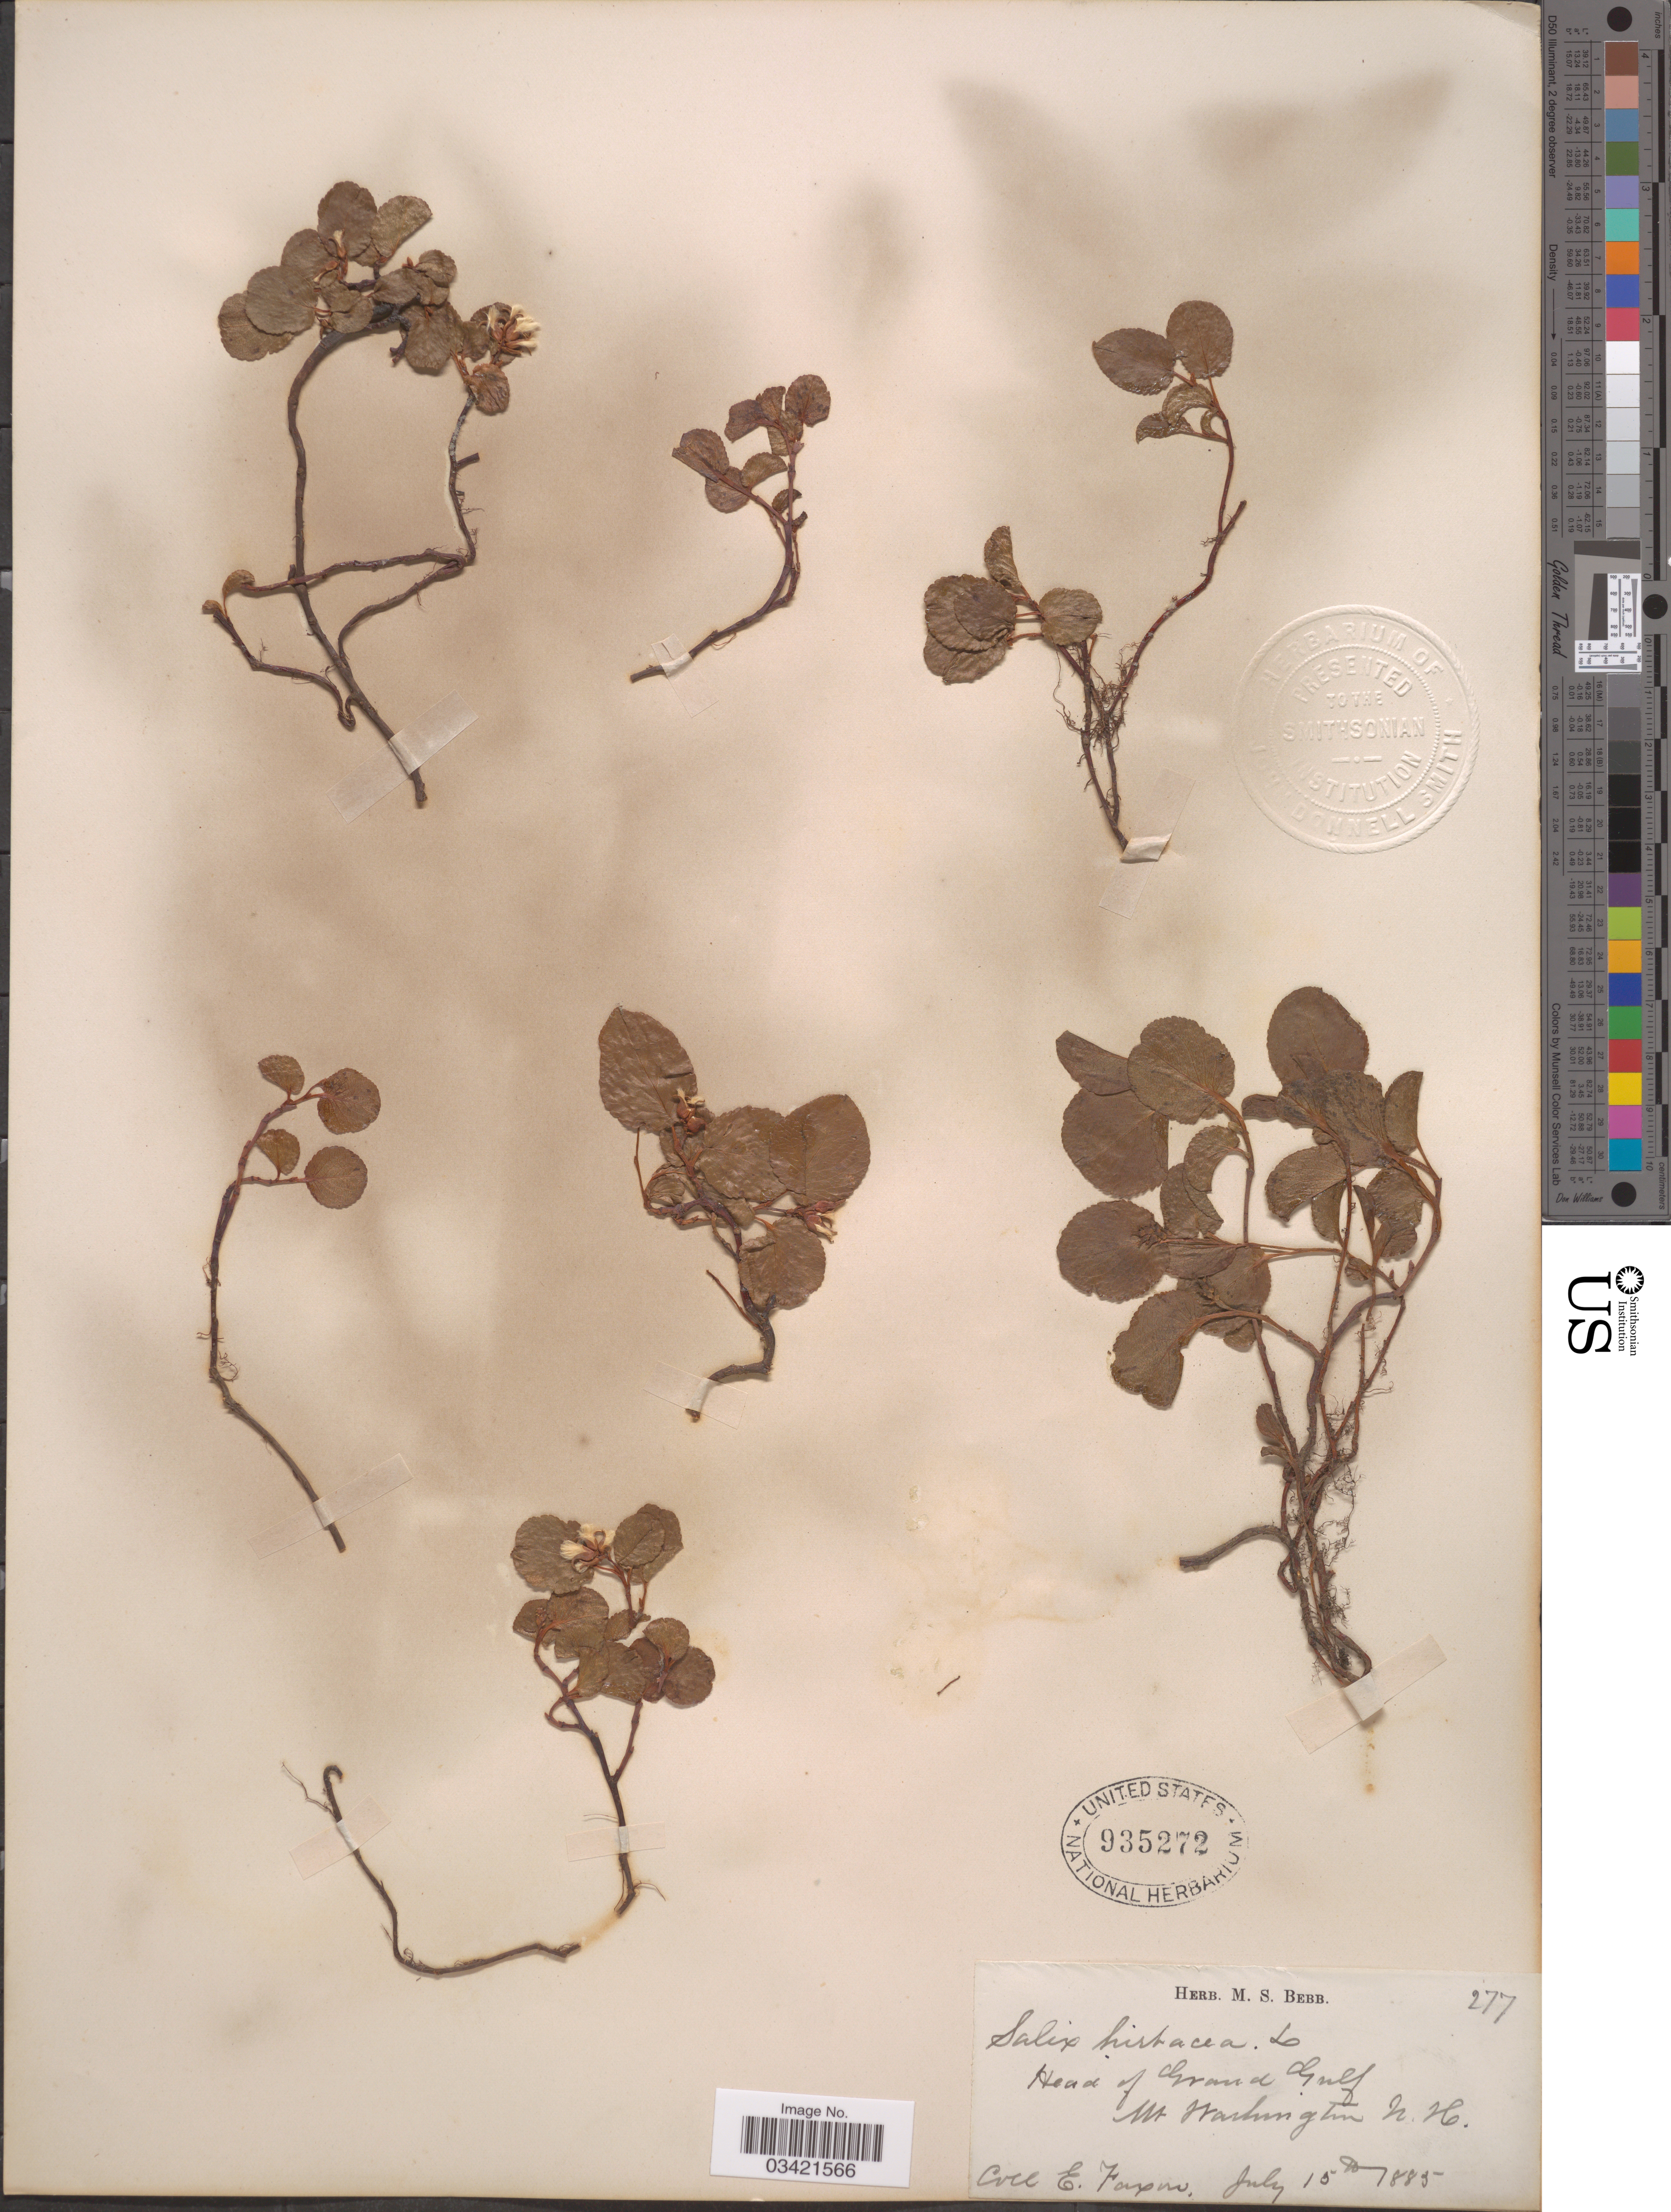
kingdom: Plantae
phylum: Tracheophyta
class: Magnoliopsida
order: Malpighiales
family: Salicaceae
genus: Salix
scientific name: Salix herbacea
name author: L.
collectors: E. Faxon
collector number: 277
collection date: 1885-07-15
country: United States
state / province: New Hampshire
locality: Head of Grand Gulf. Mt. Washington.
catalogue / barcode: US 935272